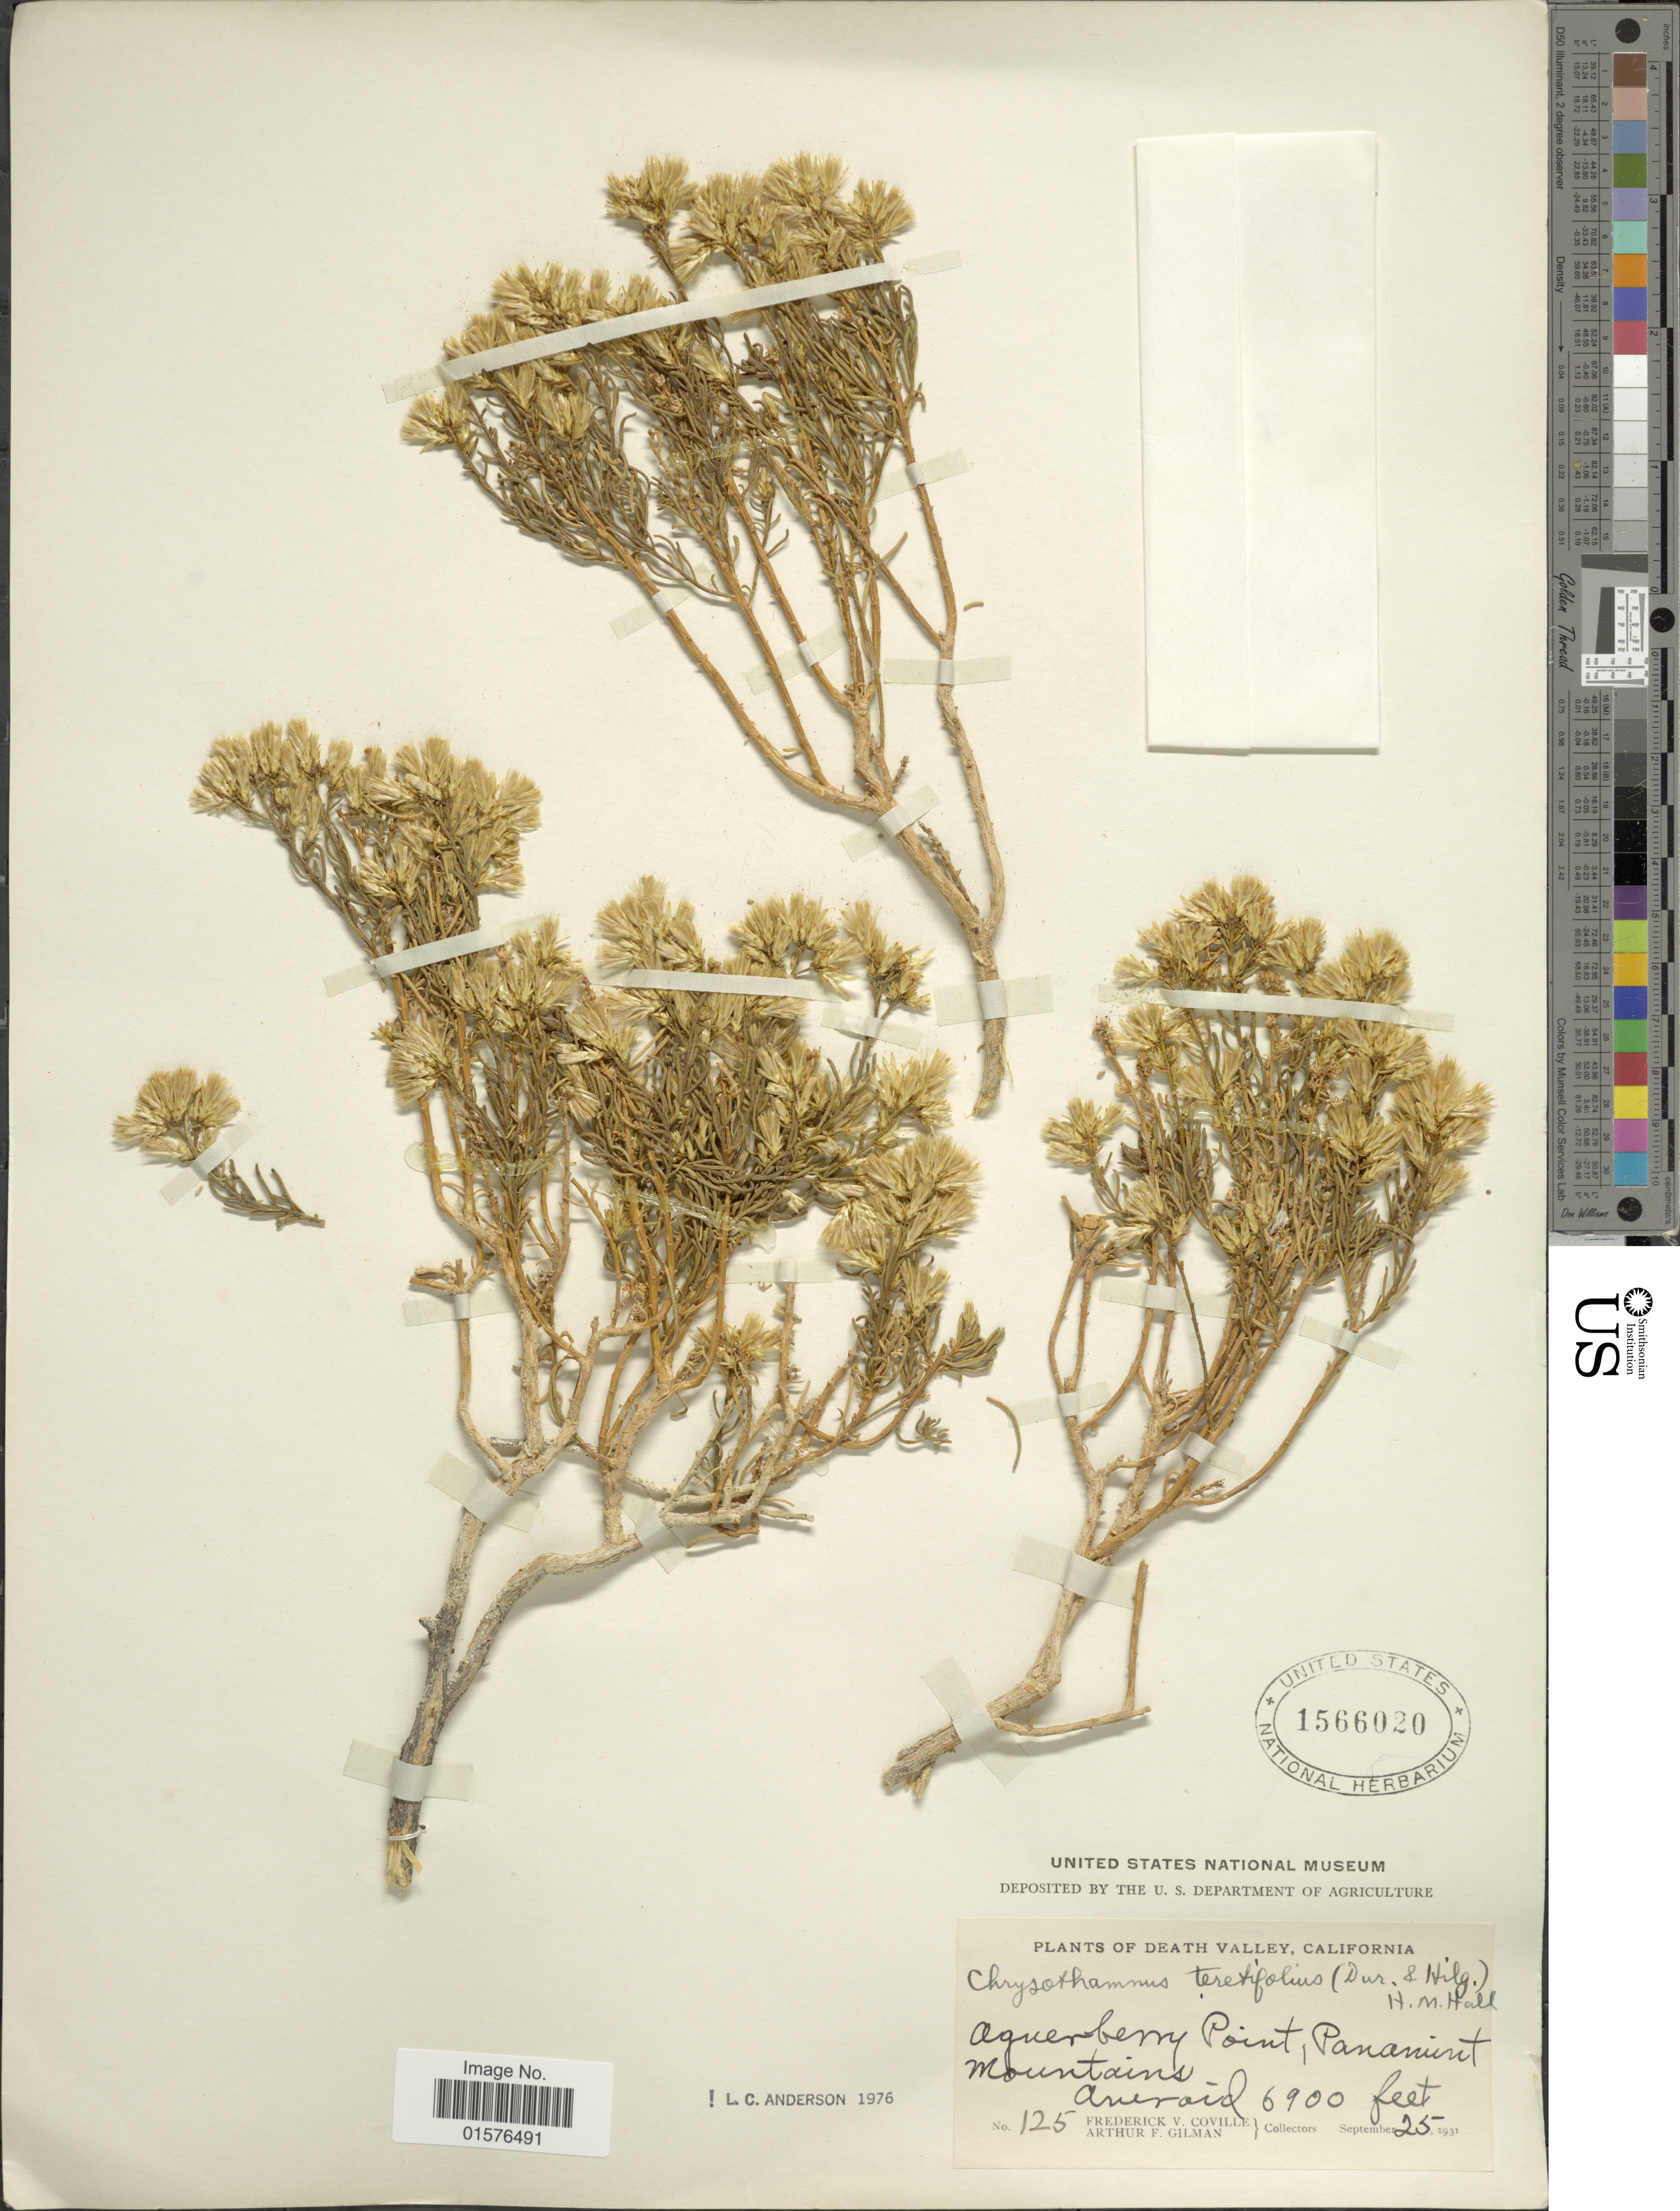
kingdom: Plantae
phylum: Tracheophyta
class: Magnoliopsida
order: Asterales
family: Asteraceae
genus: Ericameria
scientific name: Ericameria teretifolia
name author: (Durand & Hilg.) Jeps.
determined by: Urbatsch, Lowell E., Curator (LSU), Louisiana State University (UNITED STATES)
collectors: F. V. Coville & A. Gilman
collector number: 125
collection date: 1931-09-25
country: United States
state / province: California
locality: Death Valley, Aguerfeny Point, Panauret Mountains.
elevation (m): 2103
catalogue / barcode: US 1566020